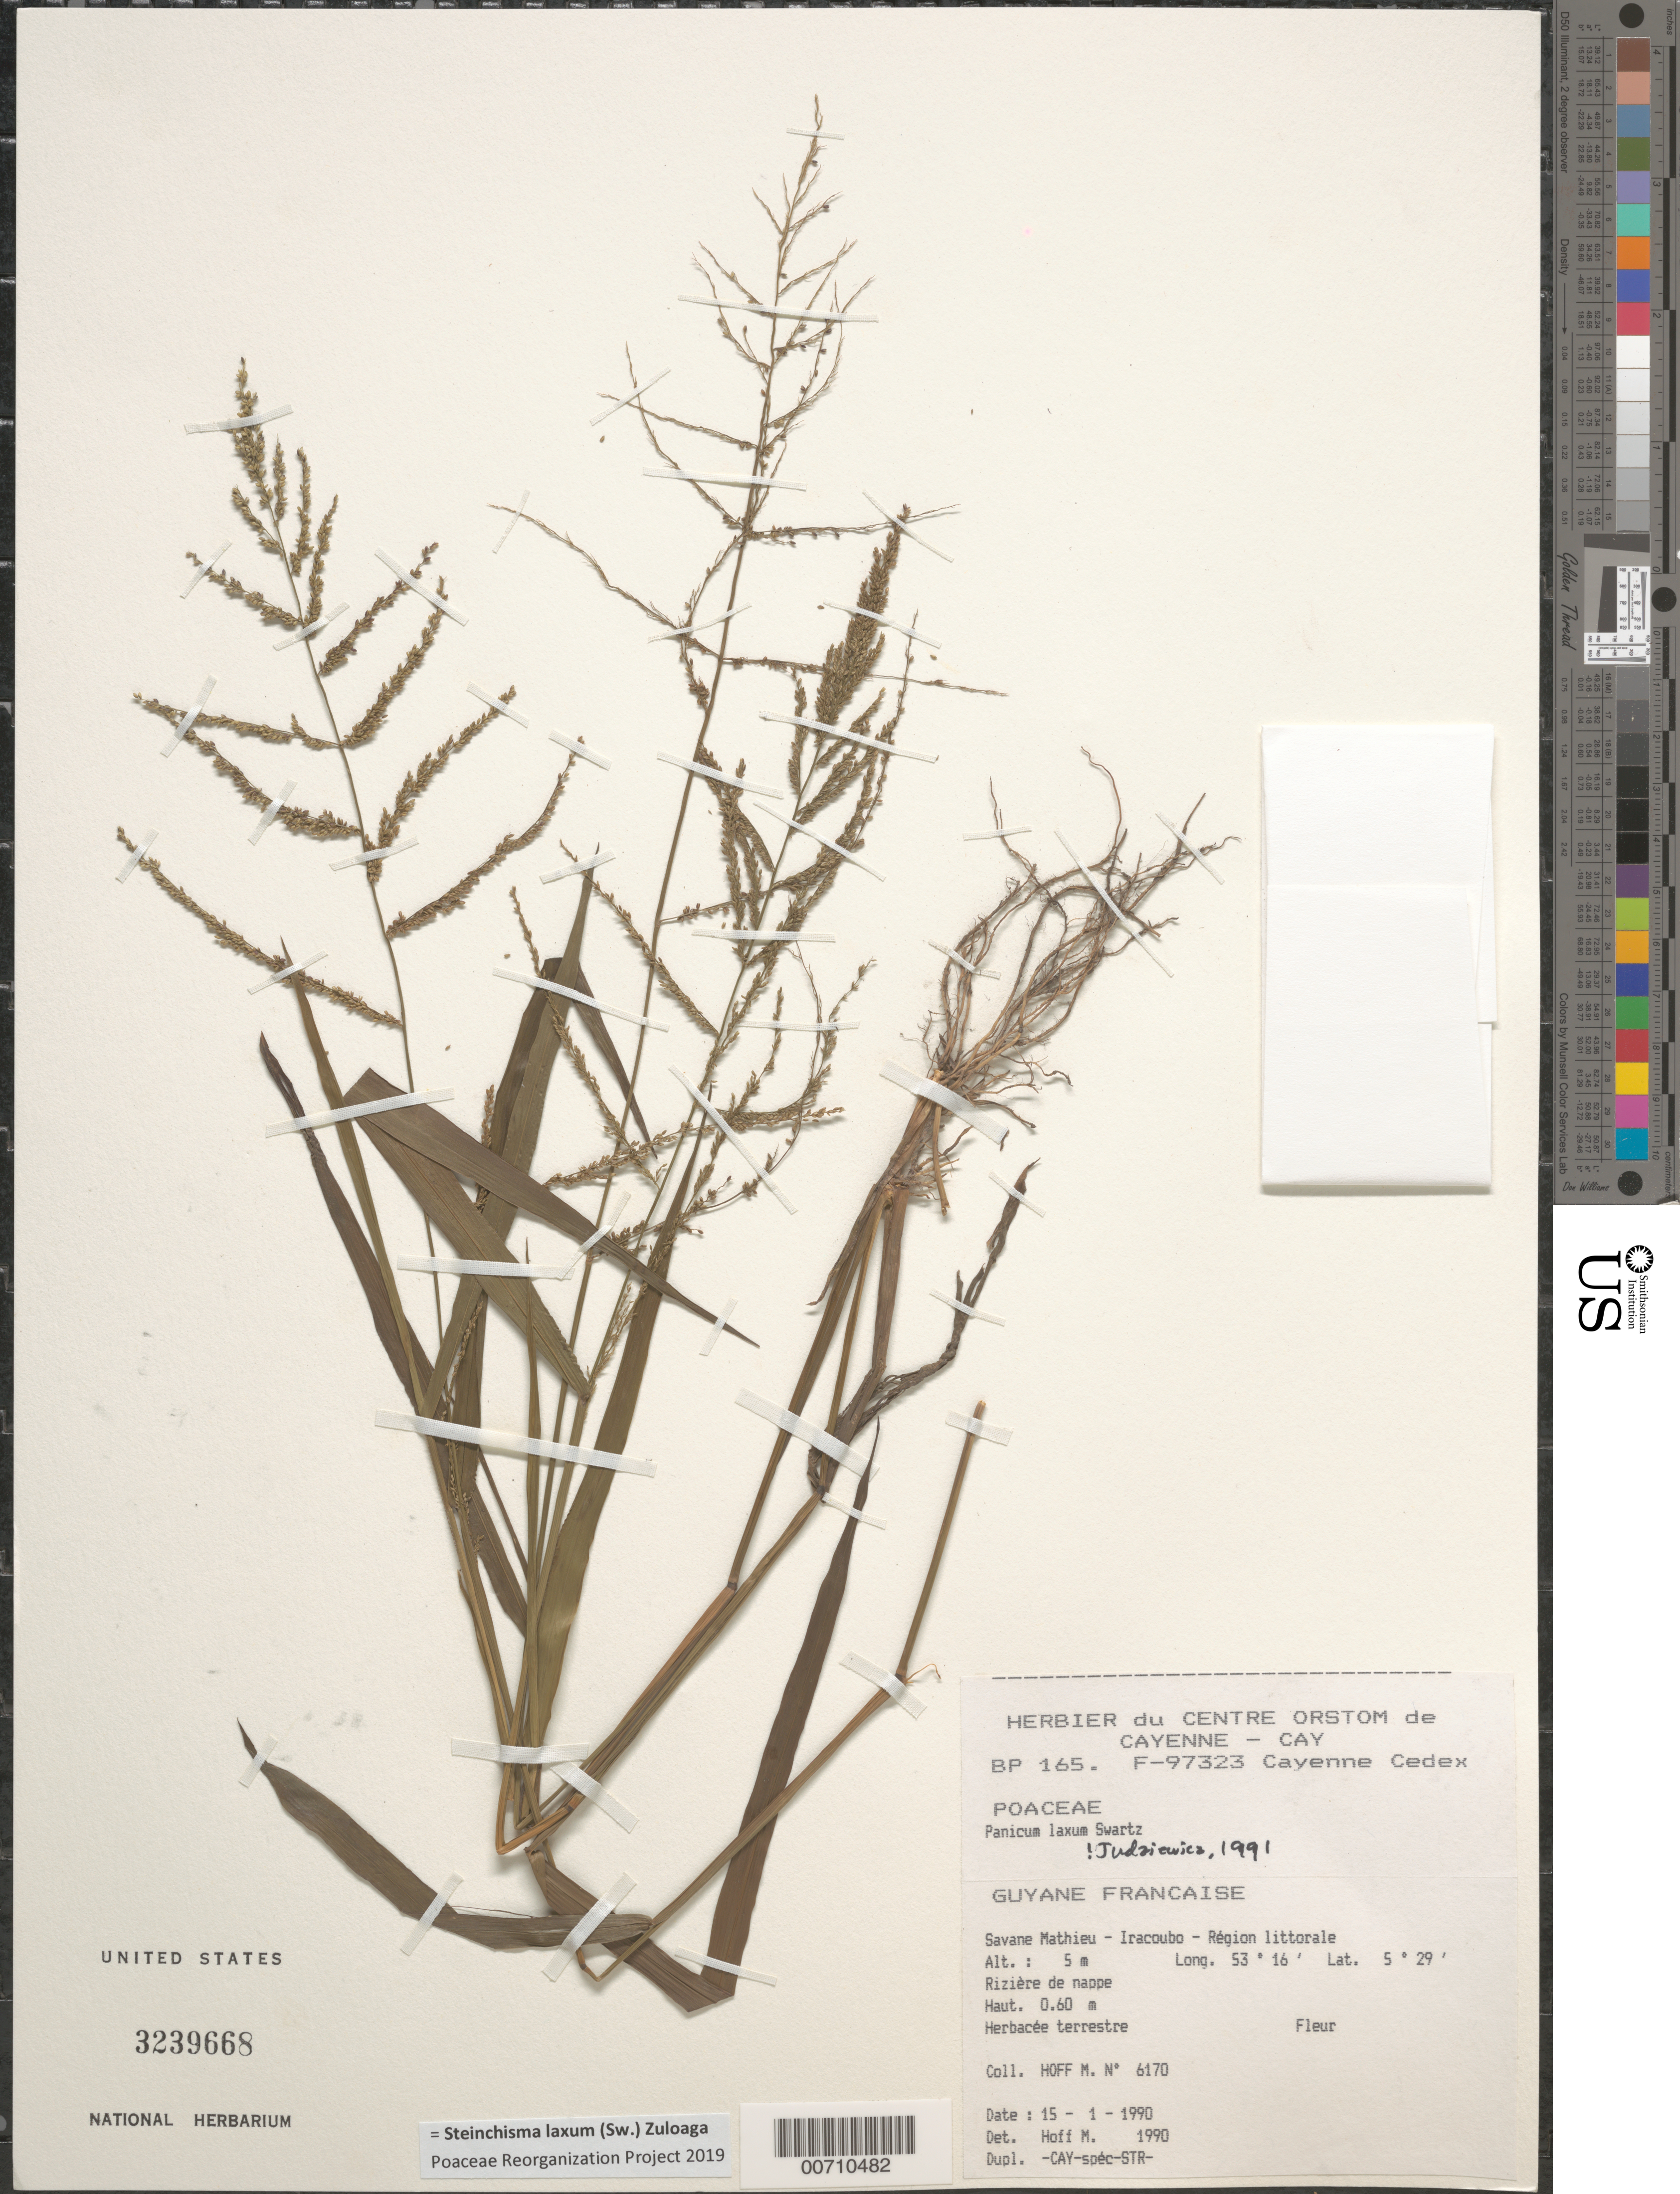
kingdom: Plantae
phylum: Tracheophyta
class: Liliopsida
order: Poales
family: Poaceae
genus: Panicum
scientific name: Panicum laxum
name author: Sw.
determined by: Judziewicz, E. J.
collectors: M. Hoff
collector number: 6170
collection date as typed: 15-Jan-90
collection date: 1990-01-15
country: French Guiana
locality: Savane Mathieu, Iracoubo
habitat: Rizière de nappe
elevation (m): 5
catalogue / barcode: US 3239668